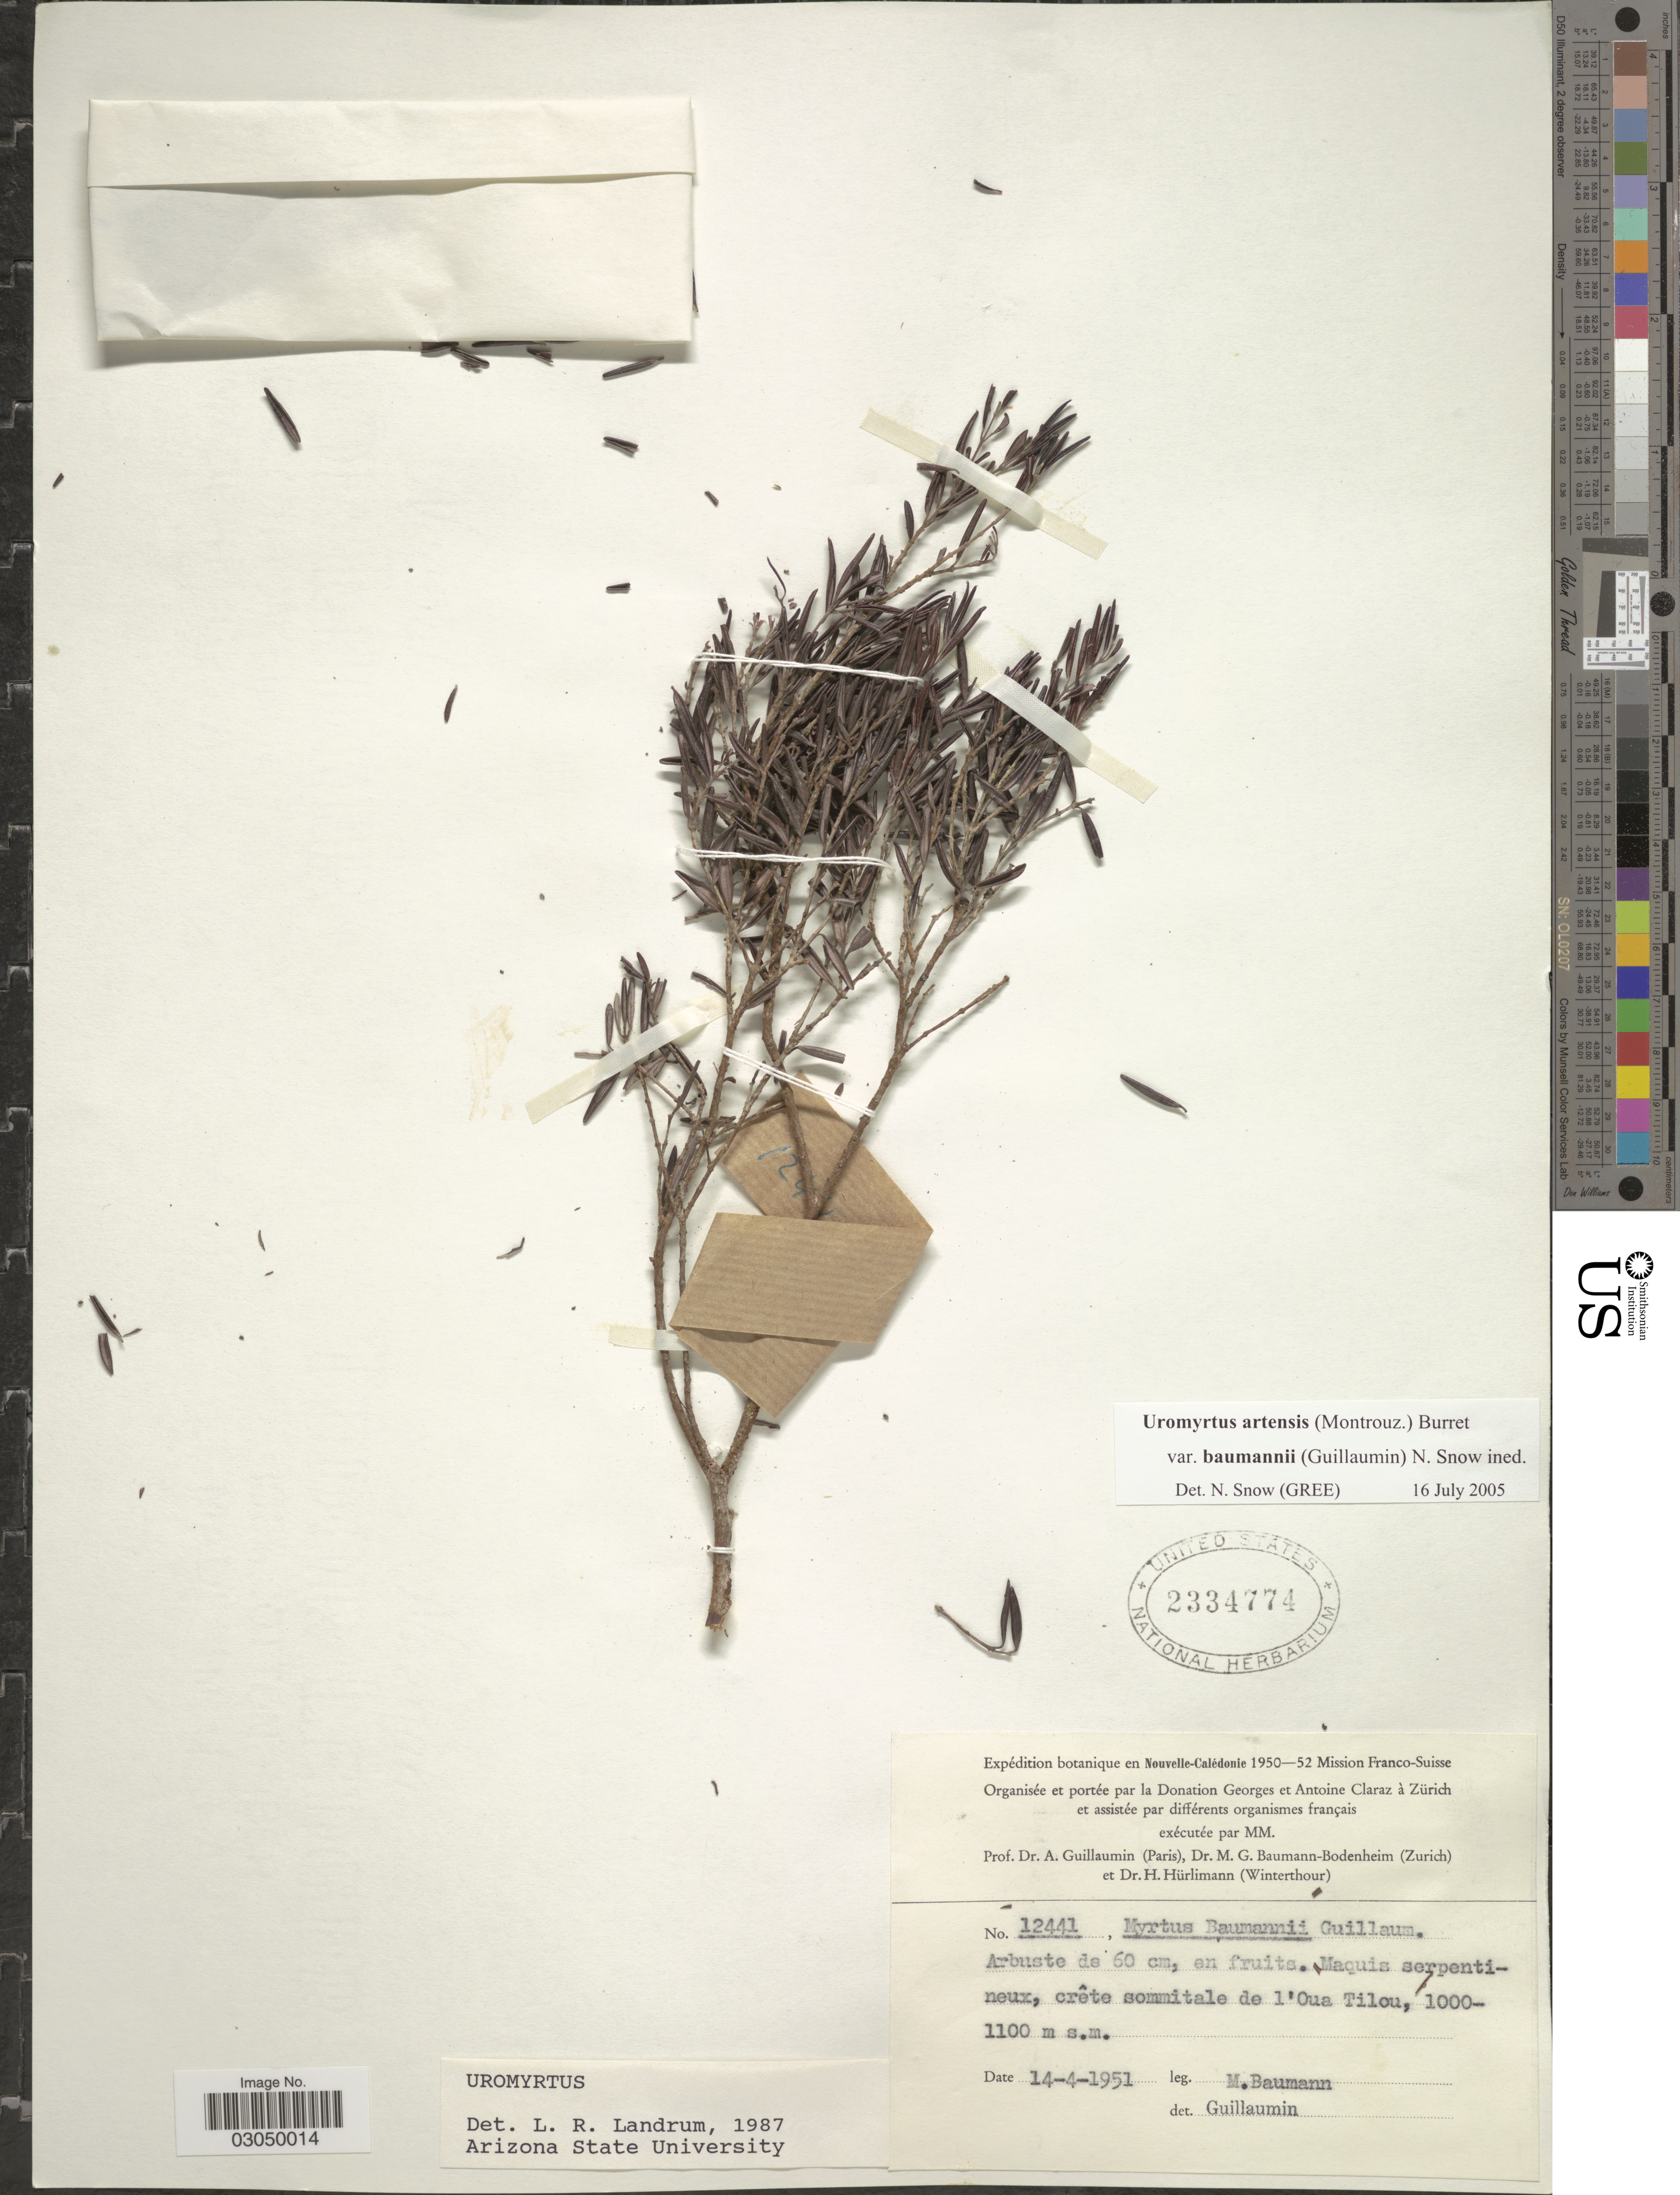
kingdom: Plantae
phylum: Tracheophyta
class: Magnoliopsida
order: Myrtales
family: Myrtaceae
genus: Uromyrtus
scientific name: Uromyrtus baumanii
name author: (Guillaumin) N. Snow & Guymer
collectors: M. Baumann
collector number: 12441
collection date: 1951-04-14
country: New Caledonia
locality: En Nouvelle-Calédonie. Maquis serpentineux, crête sommitale de l'Oua Tilou.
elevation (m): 1000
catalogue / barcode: US 2334774